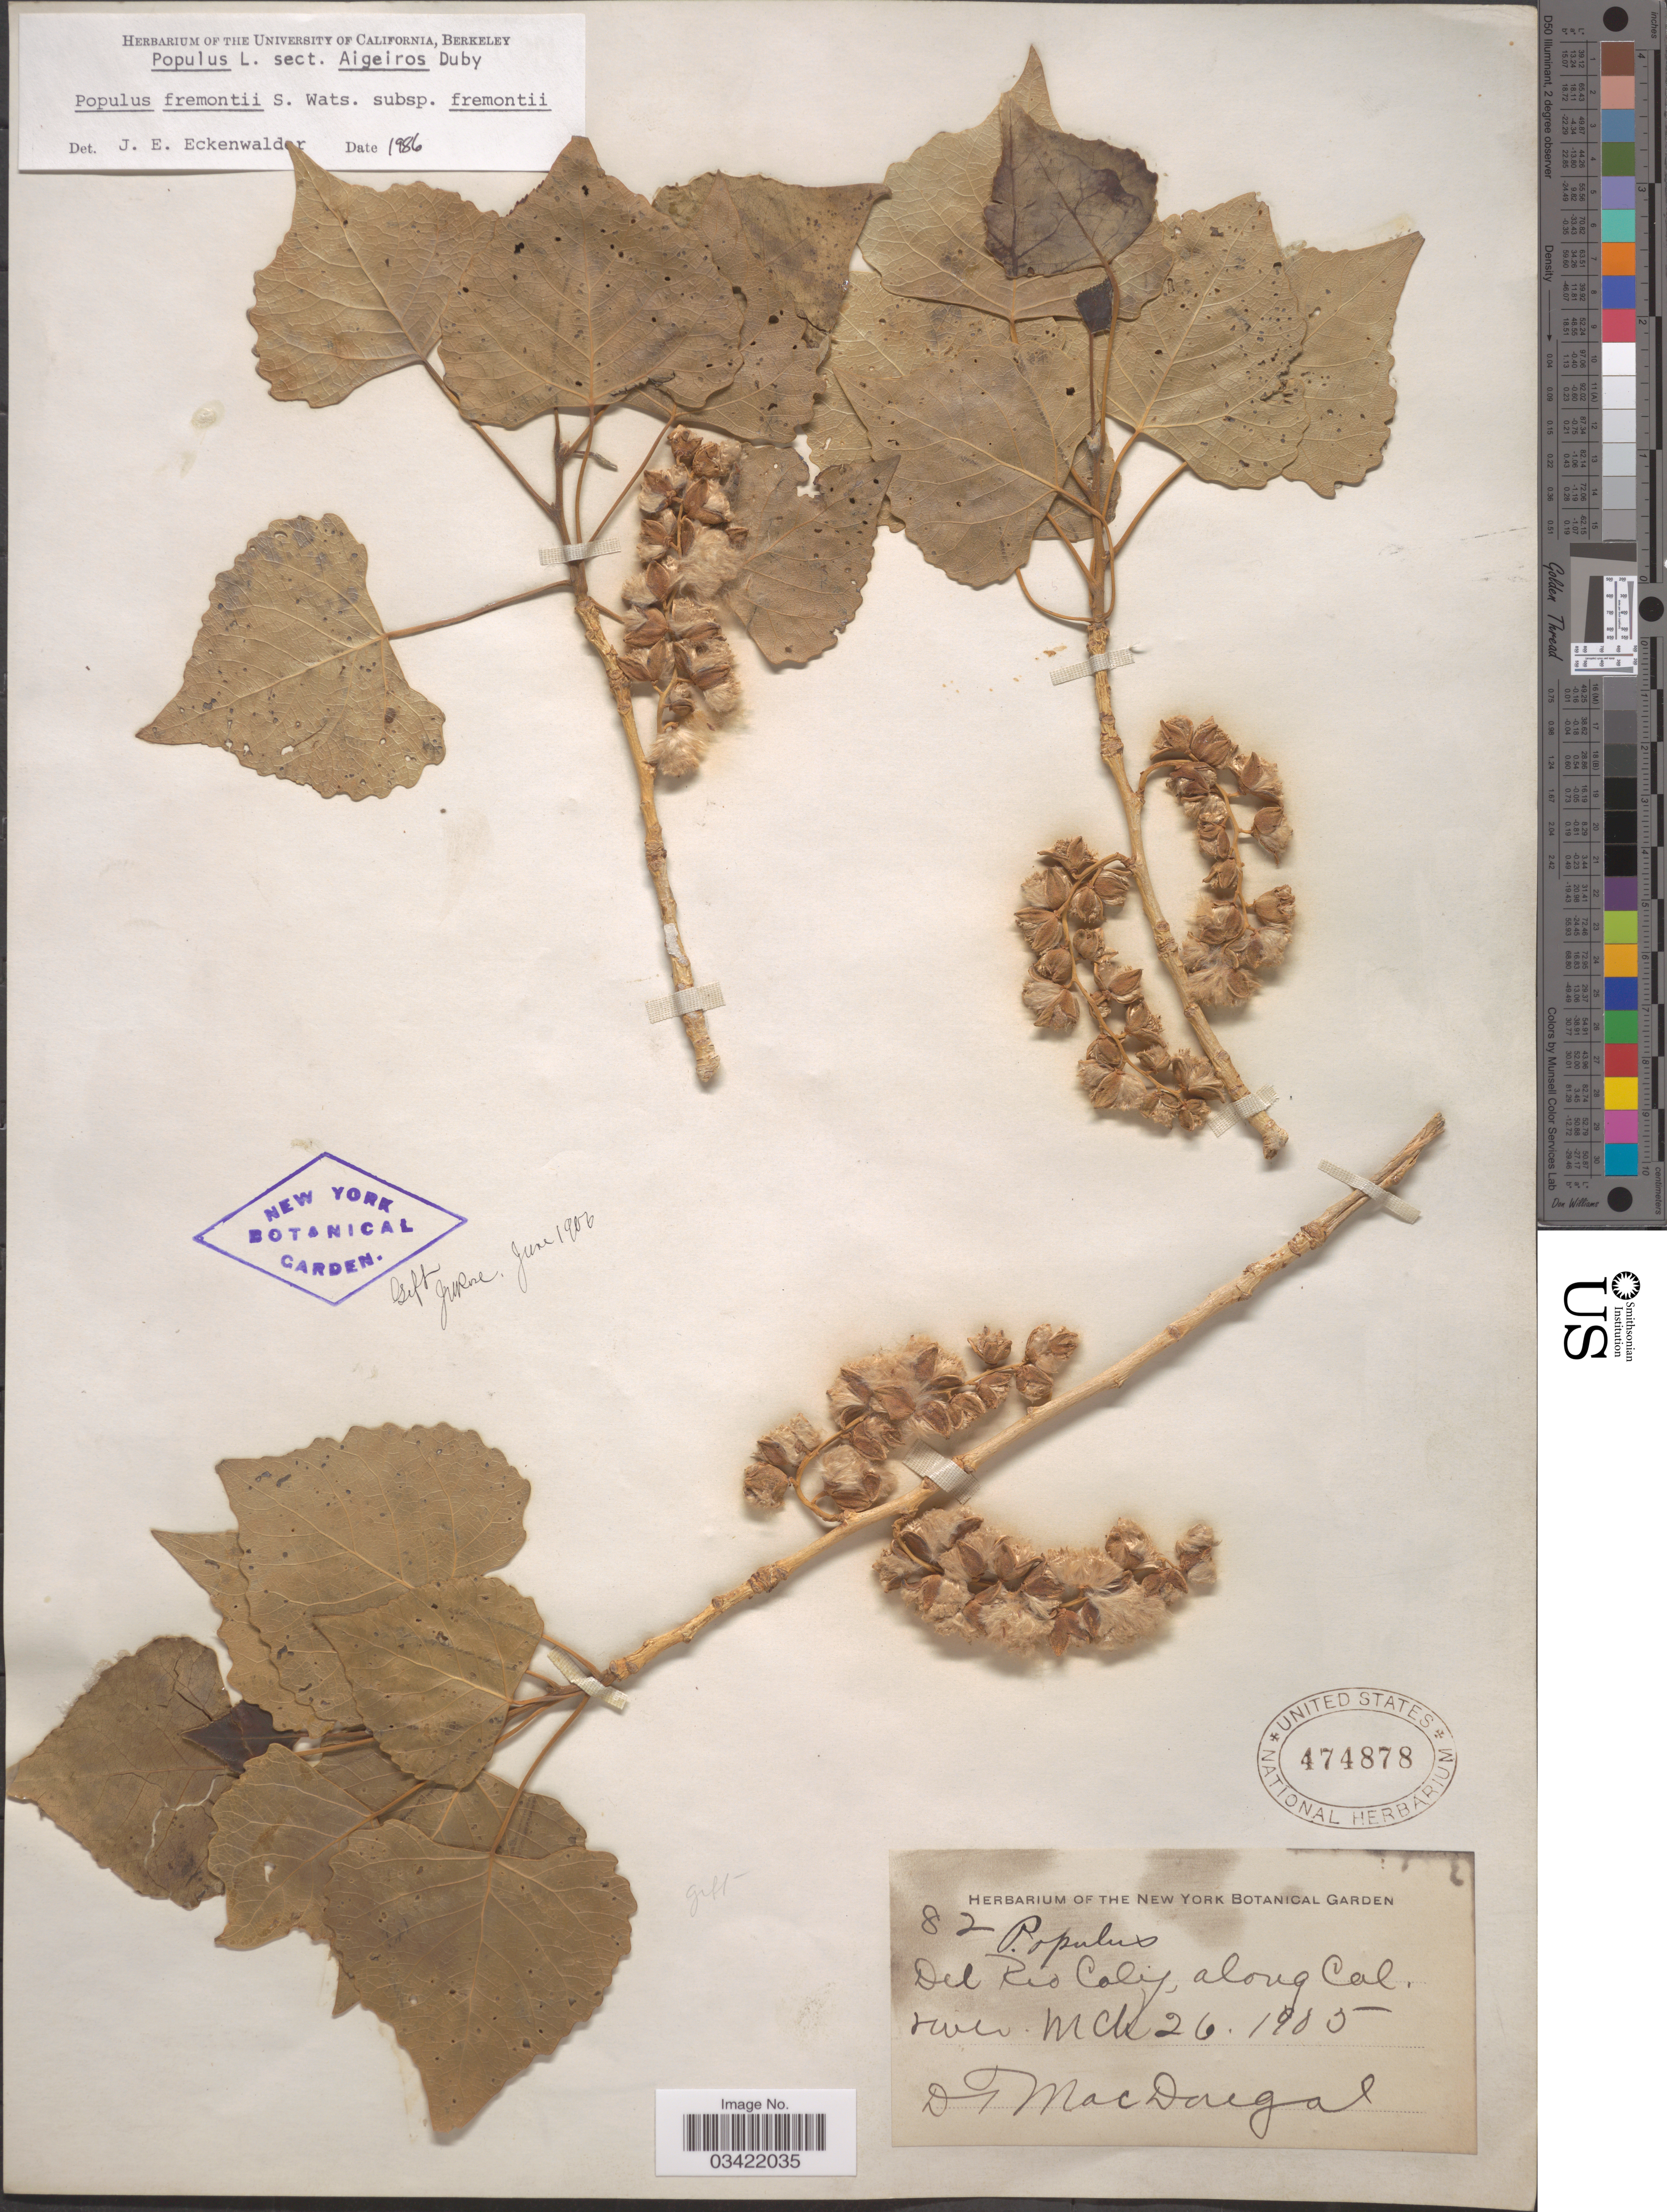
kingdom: Plantae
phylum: Tracheophyta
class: Magnoliopsida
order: Malpighiales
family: Salicaceae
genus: Populus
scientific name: Populus fremontii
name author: S. Watson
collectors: D. T. MacDougal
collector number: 82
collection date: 1905-03-26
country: United States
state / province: California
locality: Del Rio Calif, along Cal. river.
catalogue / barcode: US 474878